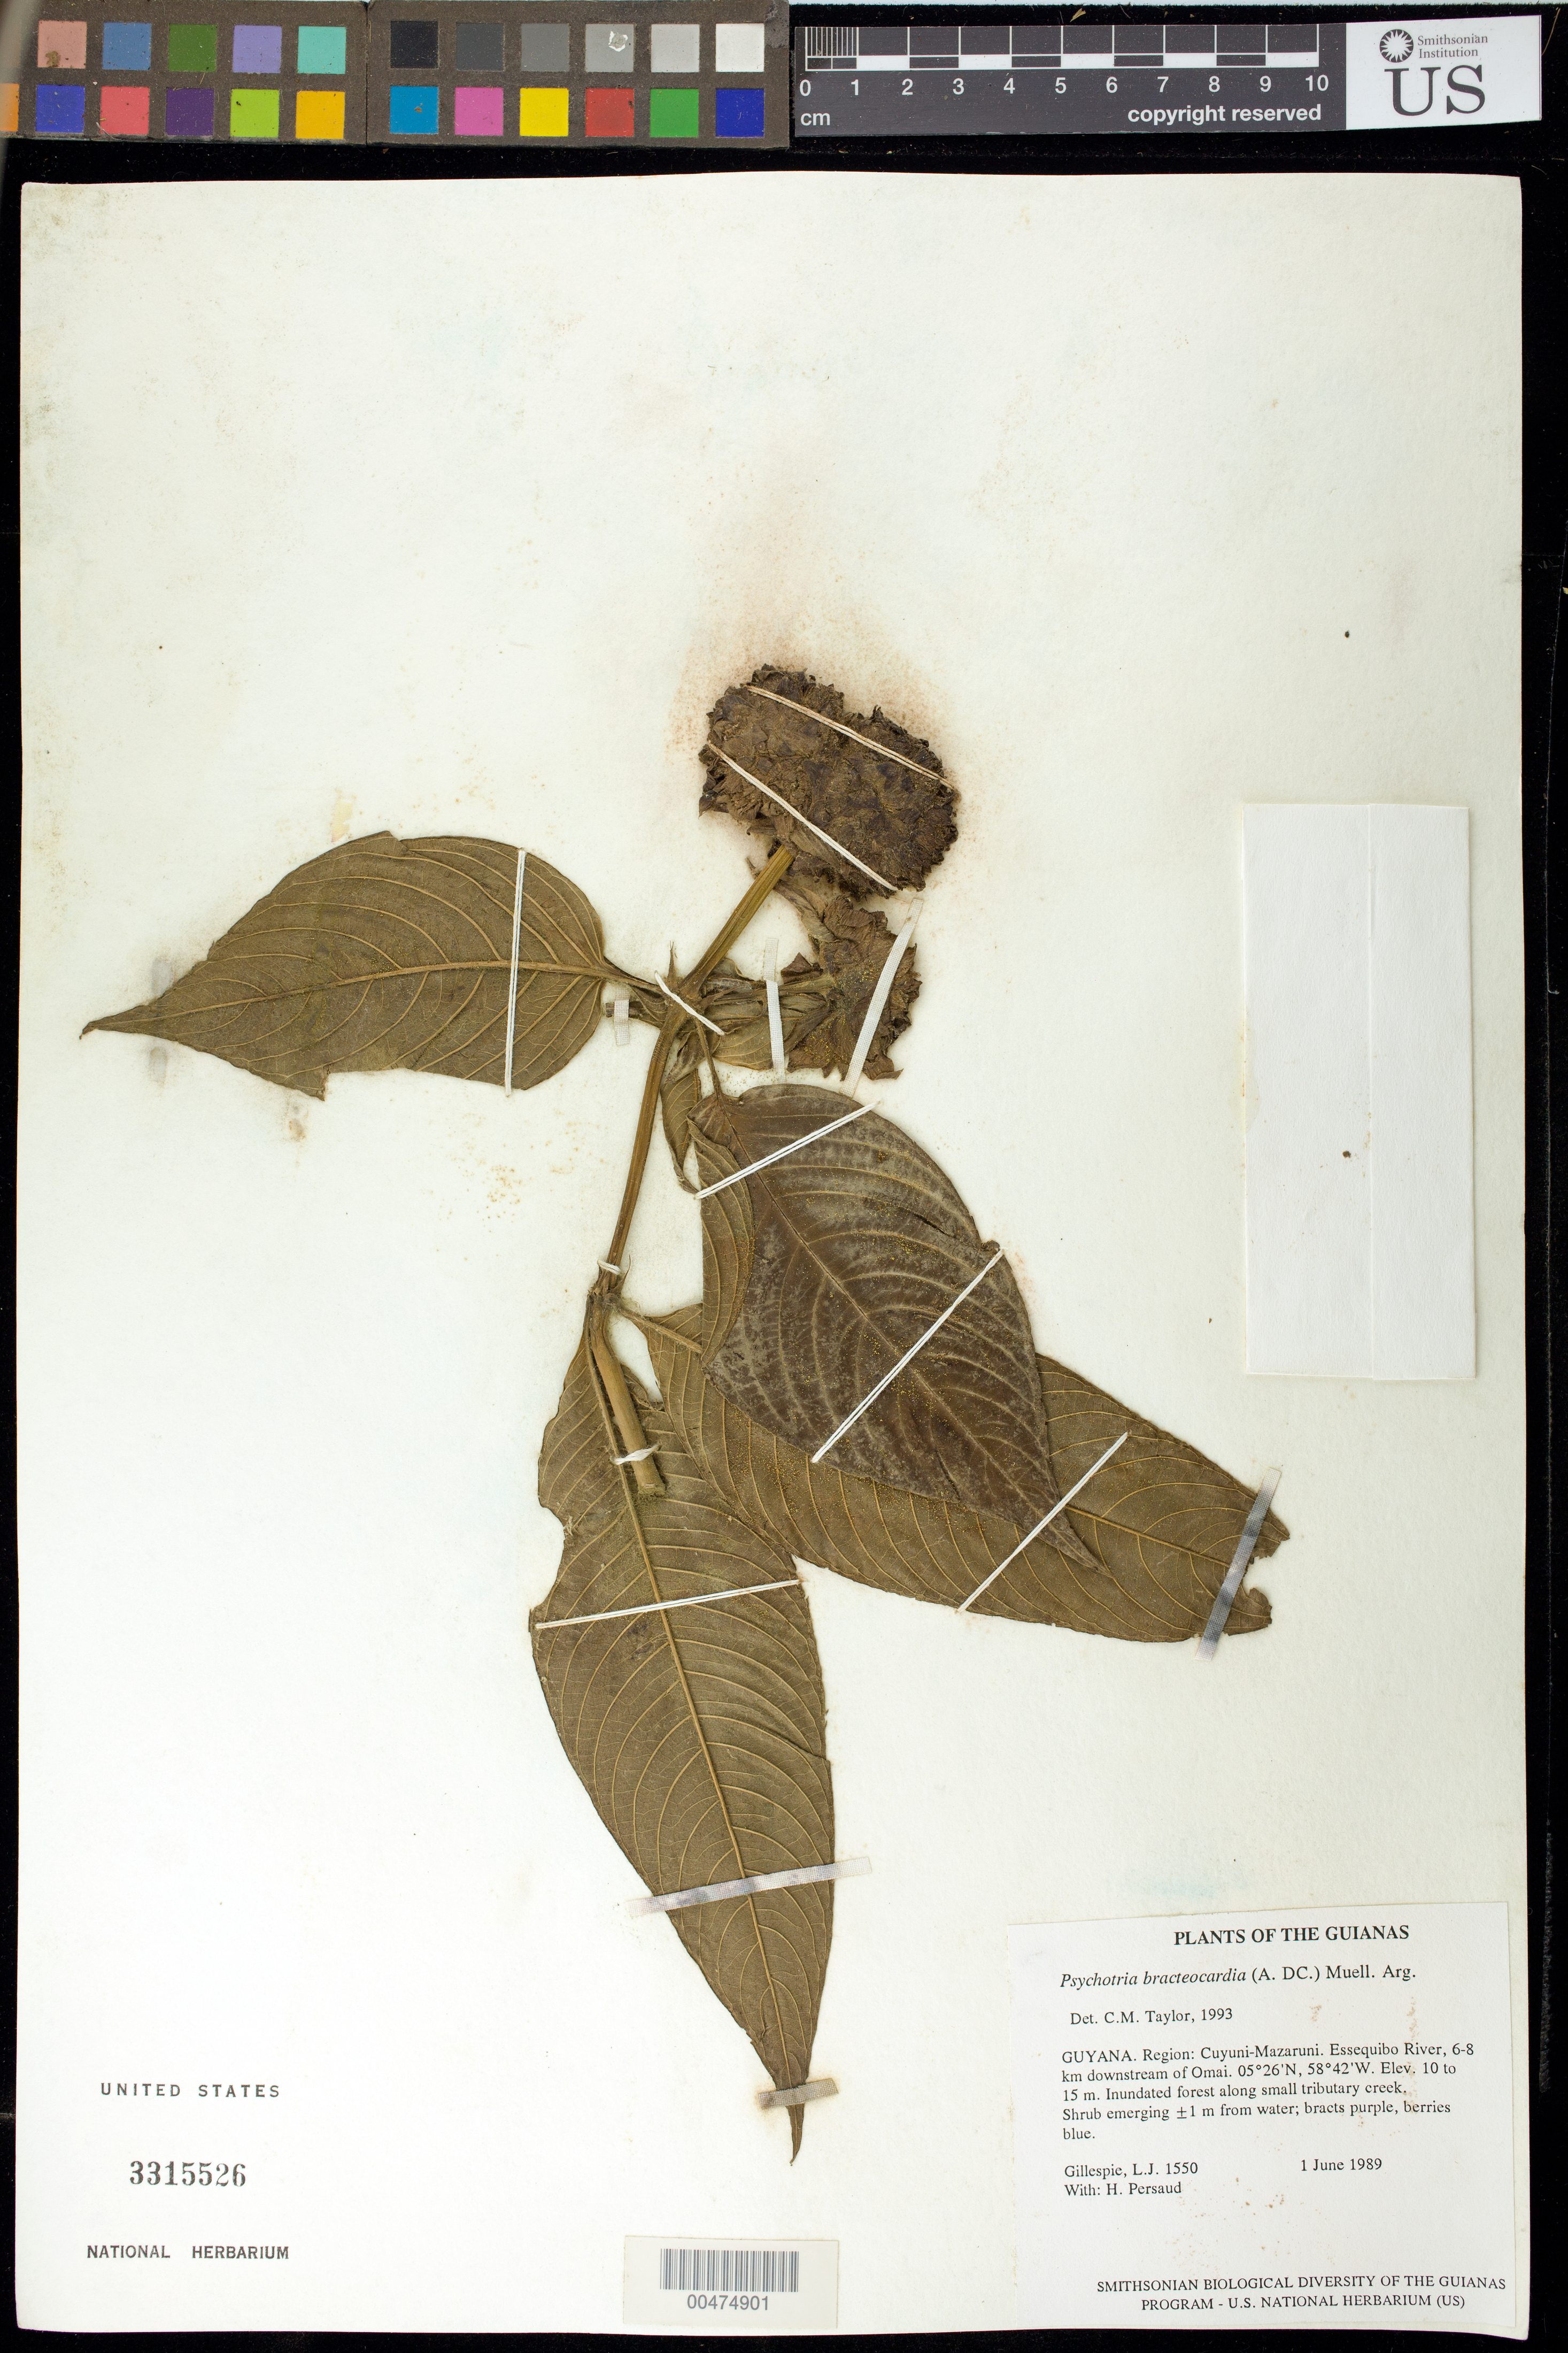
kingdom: Plantae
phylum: Tracheophyta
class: Magnoliopsida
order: Gentianales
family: Rubiaceae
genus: Palicourea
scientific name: Palicourea bracteocardia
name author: (DC.) Delprete & J.H. Kirkbr.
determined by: Kirkbride, J. H., Jr.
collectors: L. J. Gillespie & H. Persaud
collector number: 1550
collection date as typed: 1 June 1989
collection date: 1989-06-01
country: Guyana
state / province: Cuyuni-Mazaruni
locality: Essequibo River, 6-8 km downstream of Omai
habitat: Inundated forest along small tributary creek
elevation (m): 10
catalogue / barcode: US 3315526